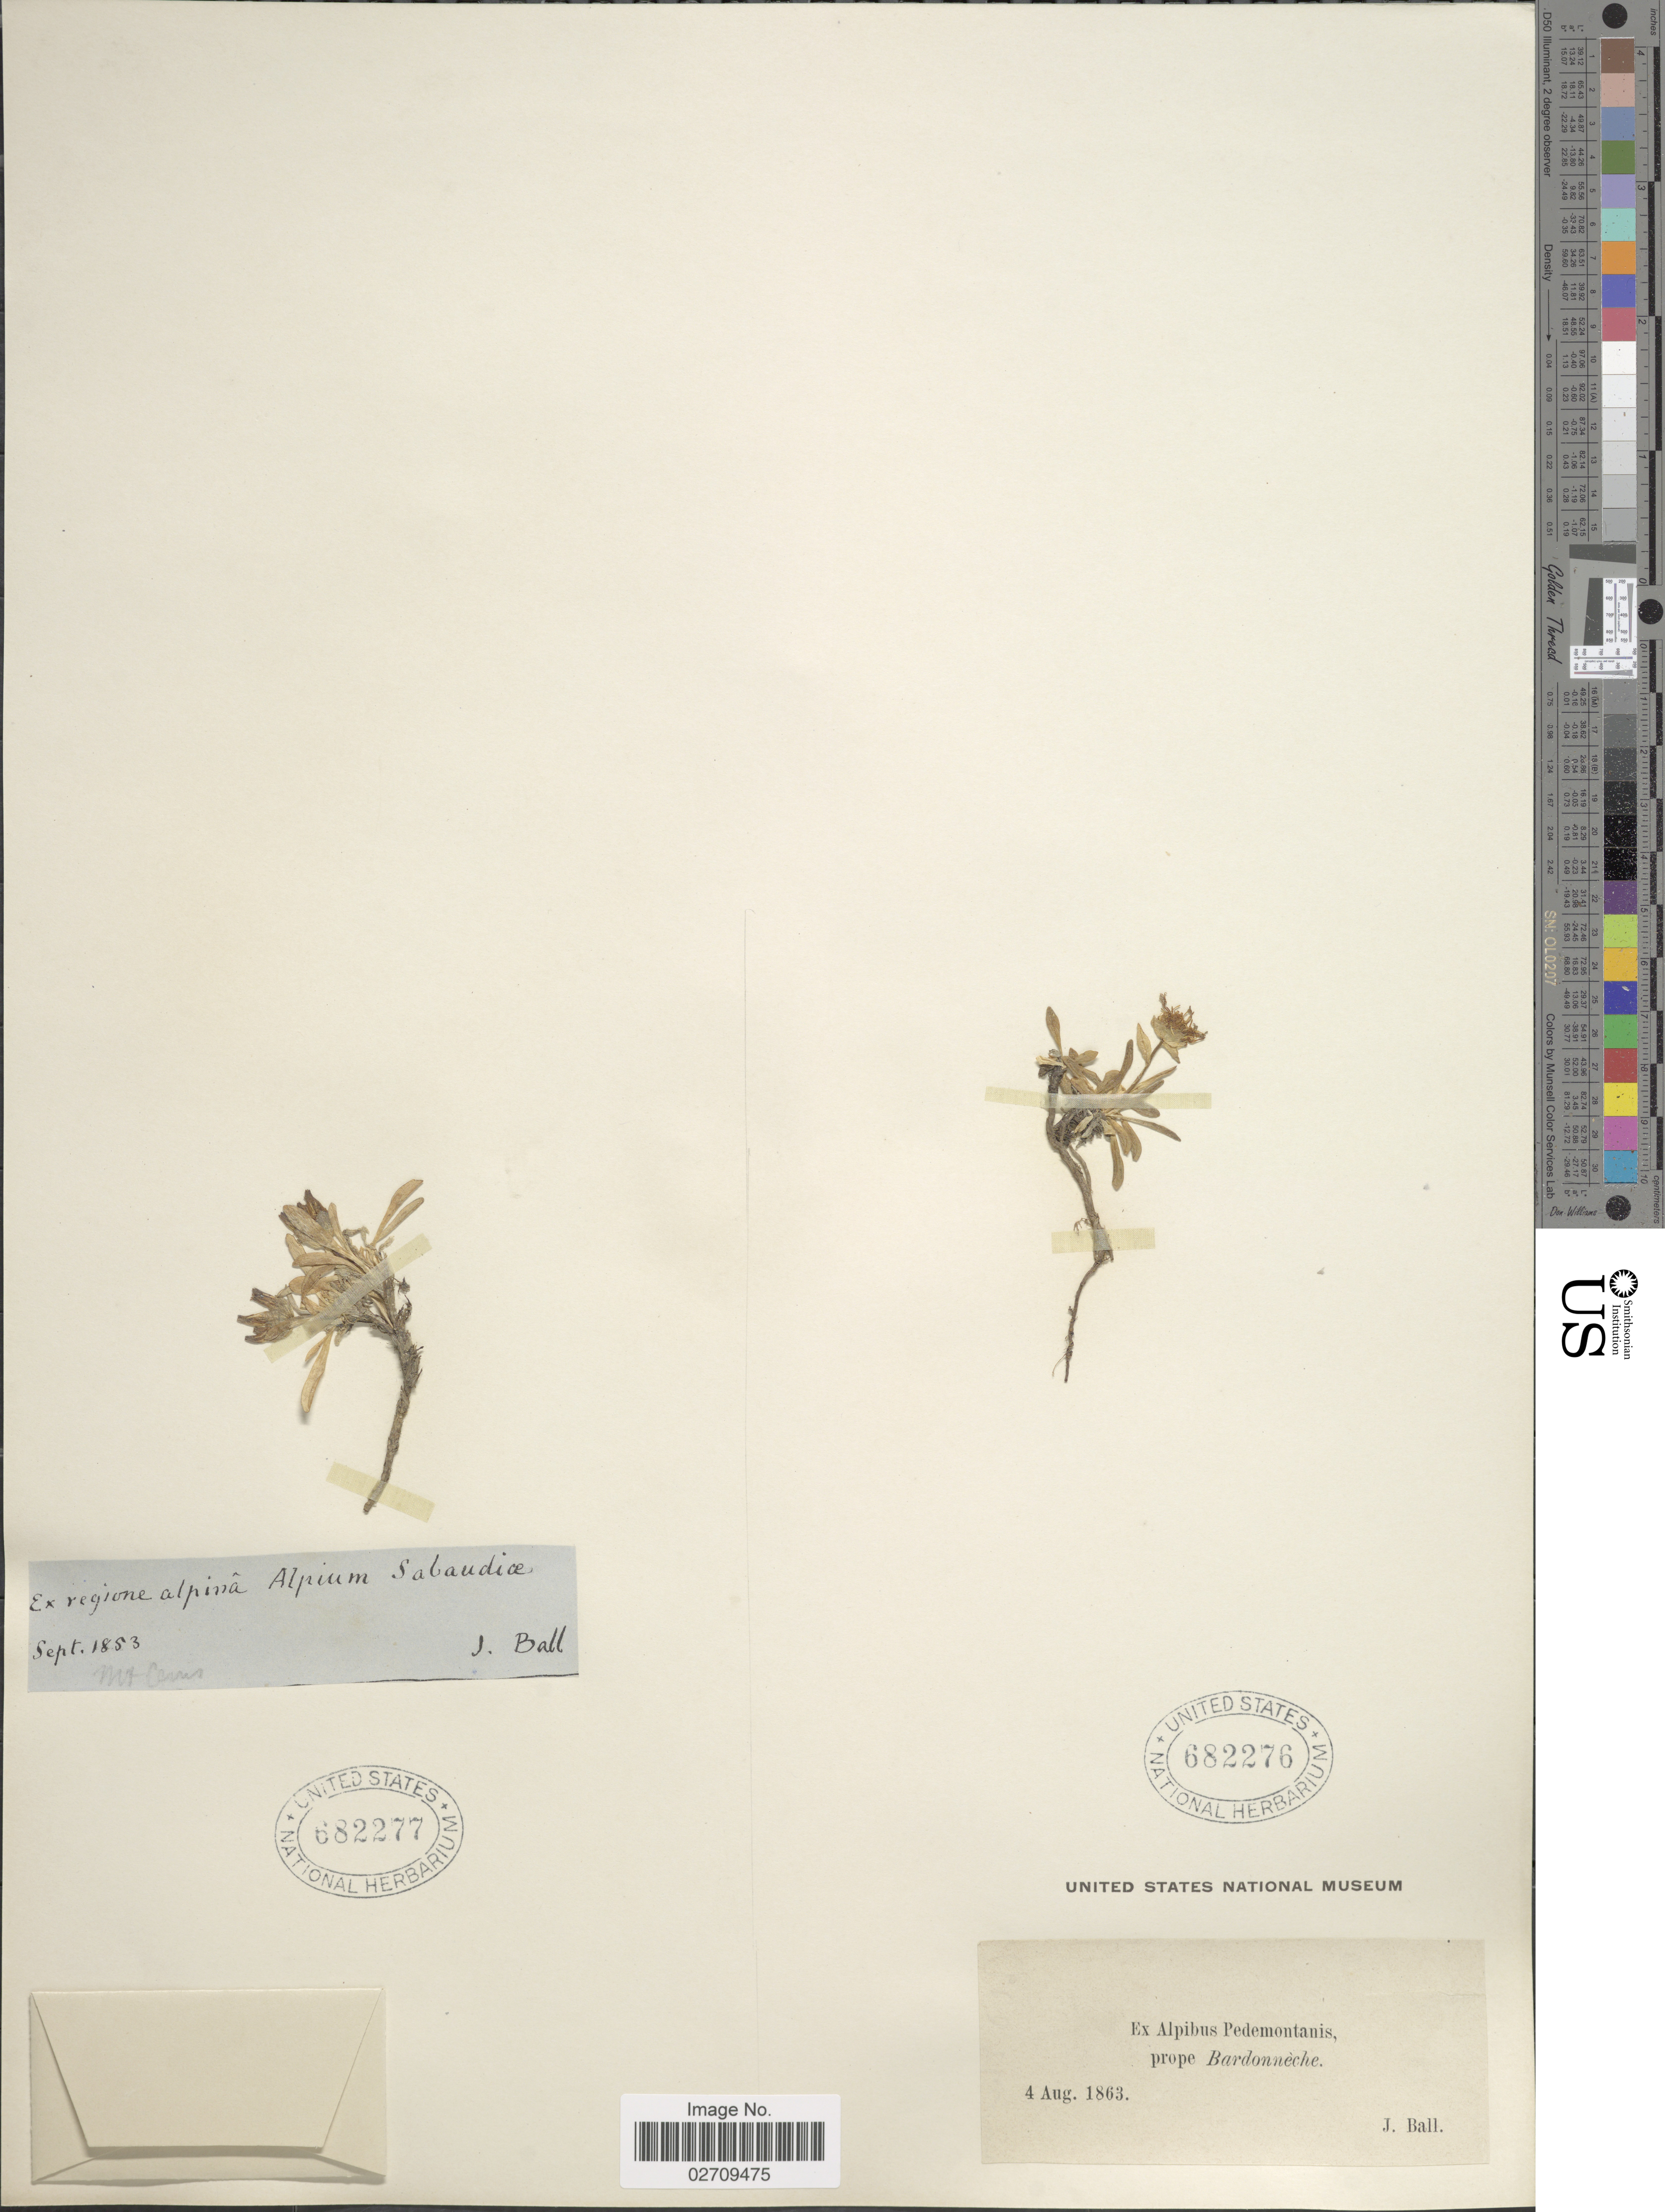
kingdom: Plantae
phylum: Tracheophyta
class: Magnoliopsida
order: Asterales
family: Campanulaceae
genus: Phyteuma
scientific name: Phyteuma sp.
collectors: J. Ball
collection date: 1853-09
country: Italy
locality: Regione alpina Alpium Sabaudiae, Mt. Ceres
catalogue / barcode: US 682277